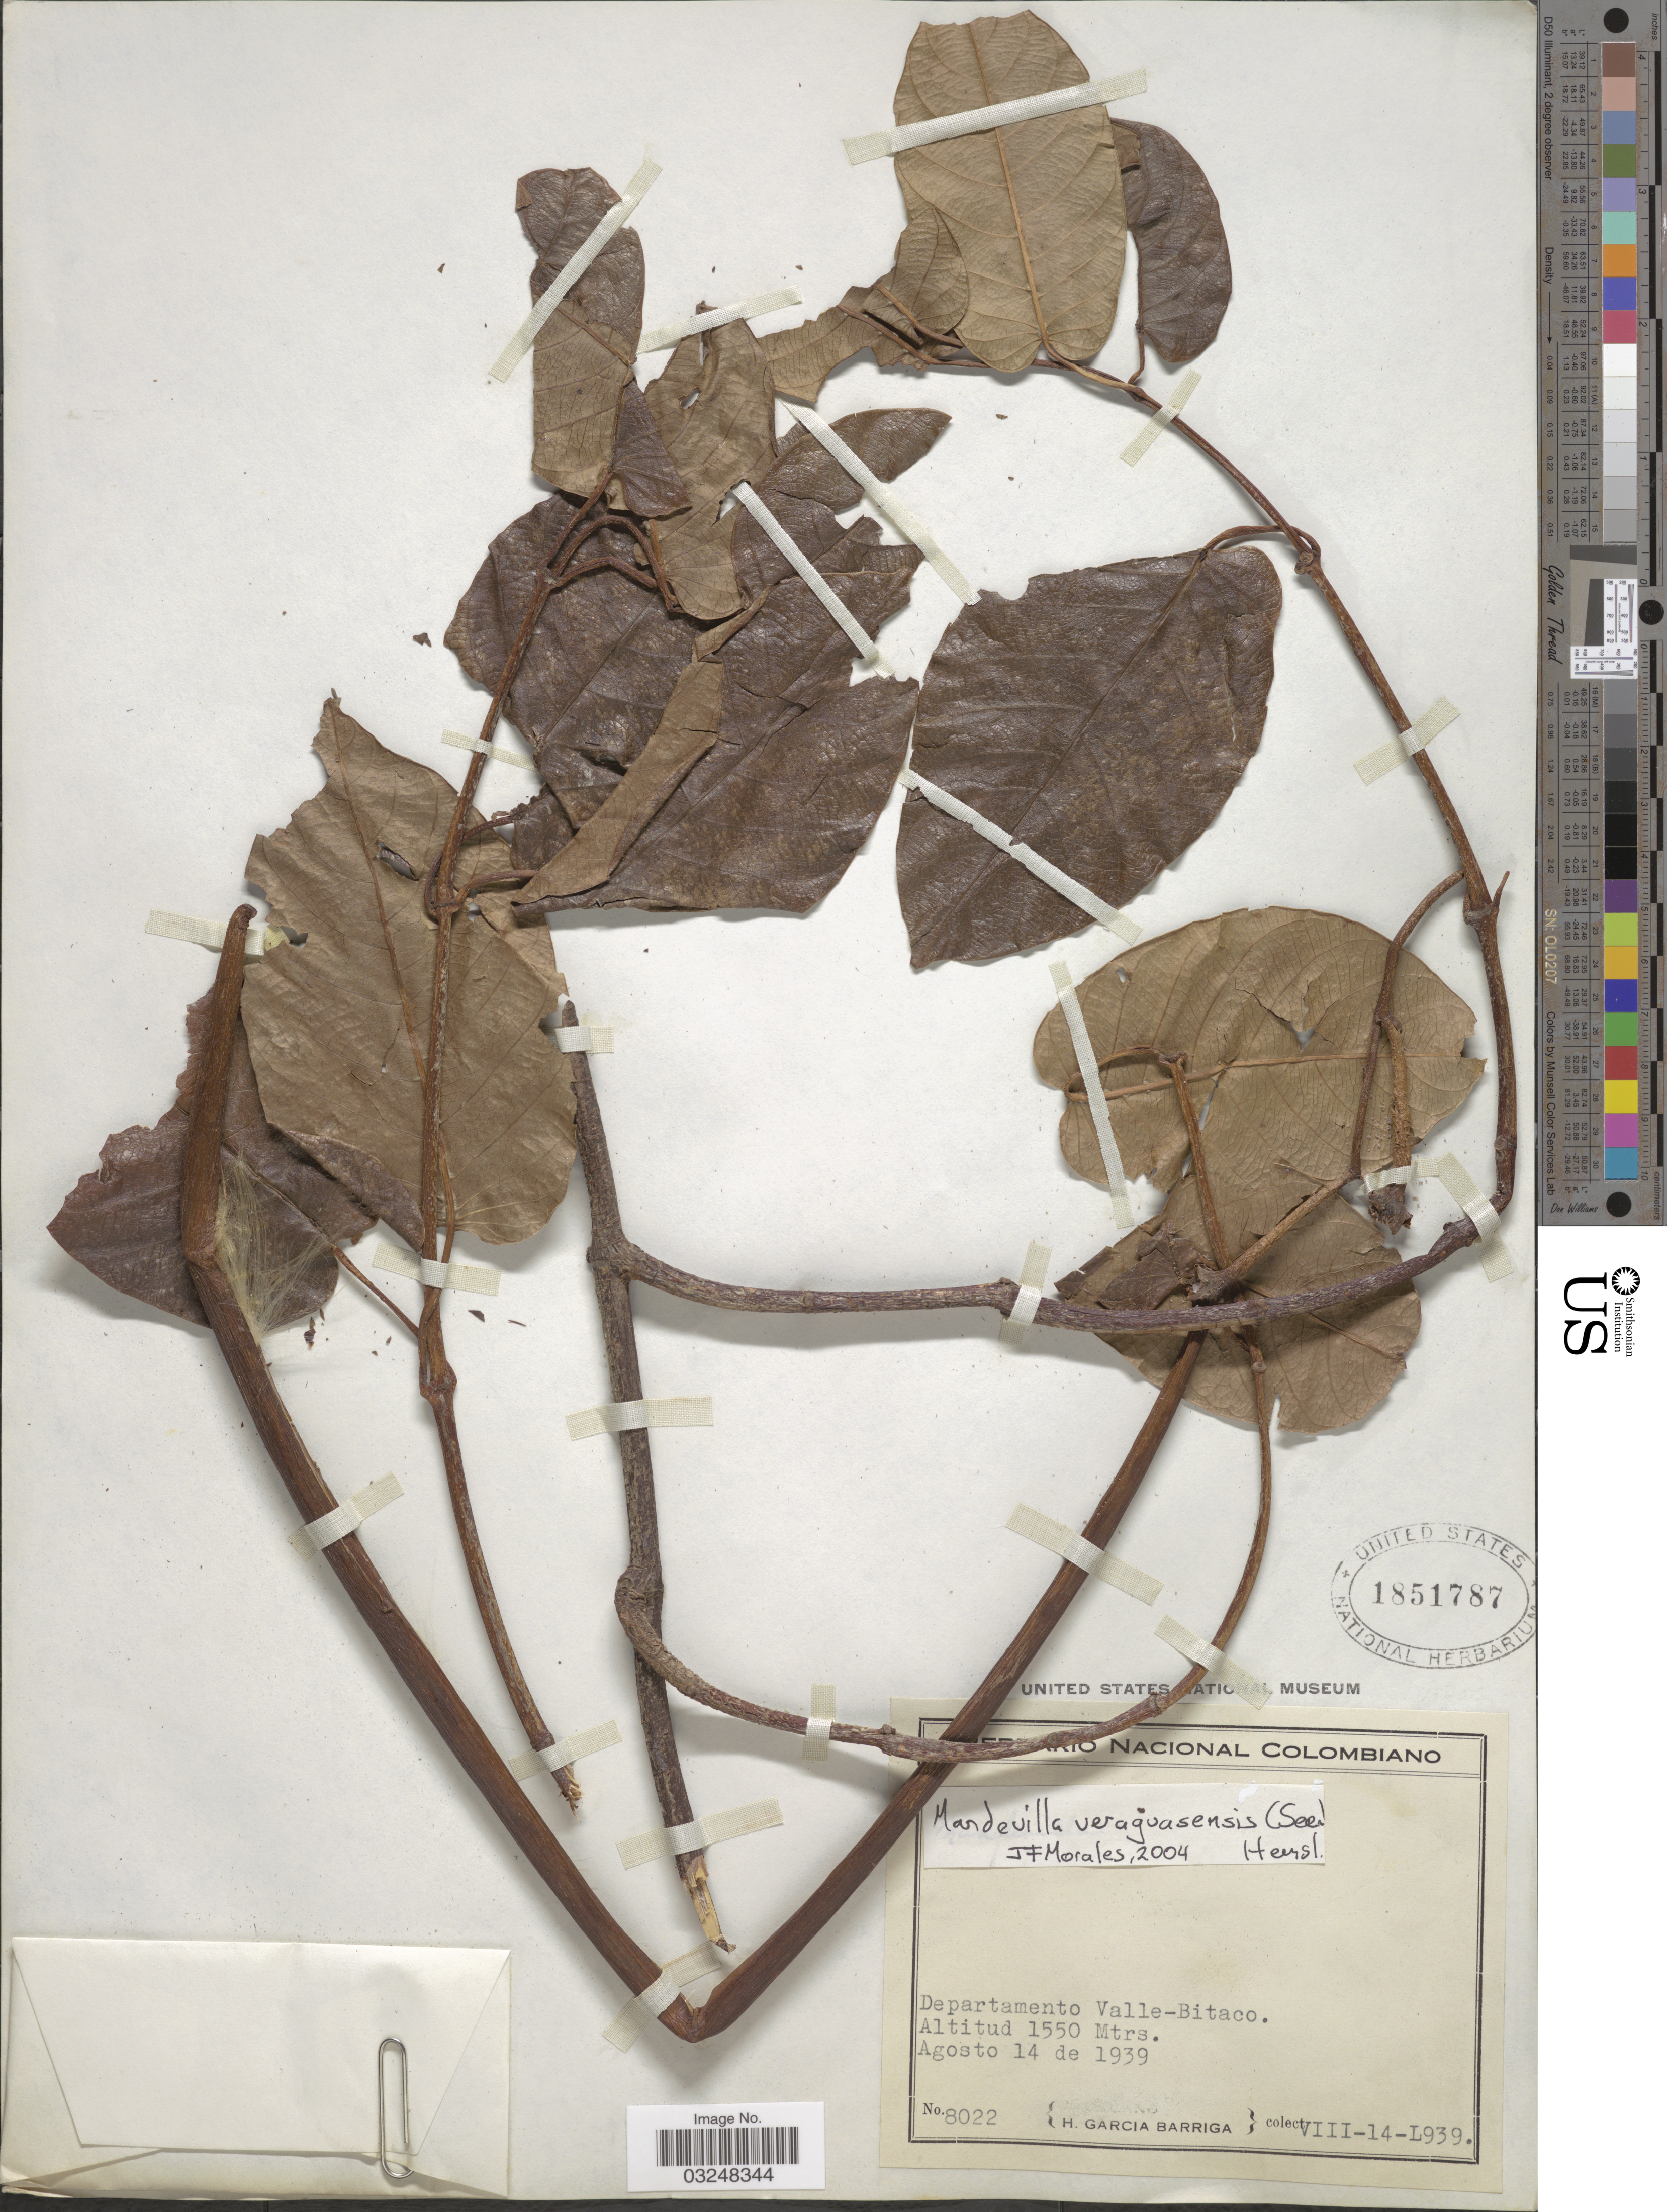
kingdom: Plantae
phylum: Tracheophyta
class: Magnoliopsida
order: Gentianales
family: Apocynaceae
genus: Mandevilla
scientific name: Mandevilla veraguensis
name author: Hemsl.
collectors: H. García Barriga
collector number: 8022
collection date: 1939-08-14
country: Colombia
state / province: Valle del Cauca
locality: Departamento Valle-Bitaco.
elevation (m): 1550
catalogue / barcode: US 1851787